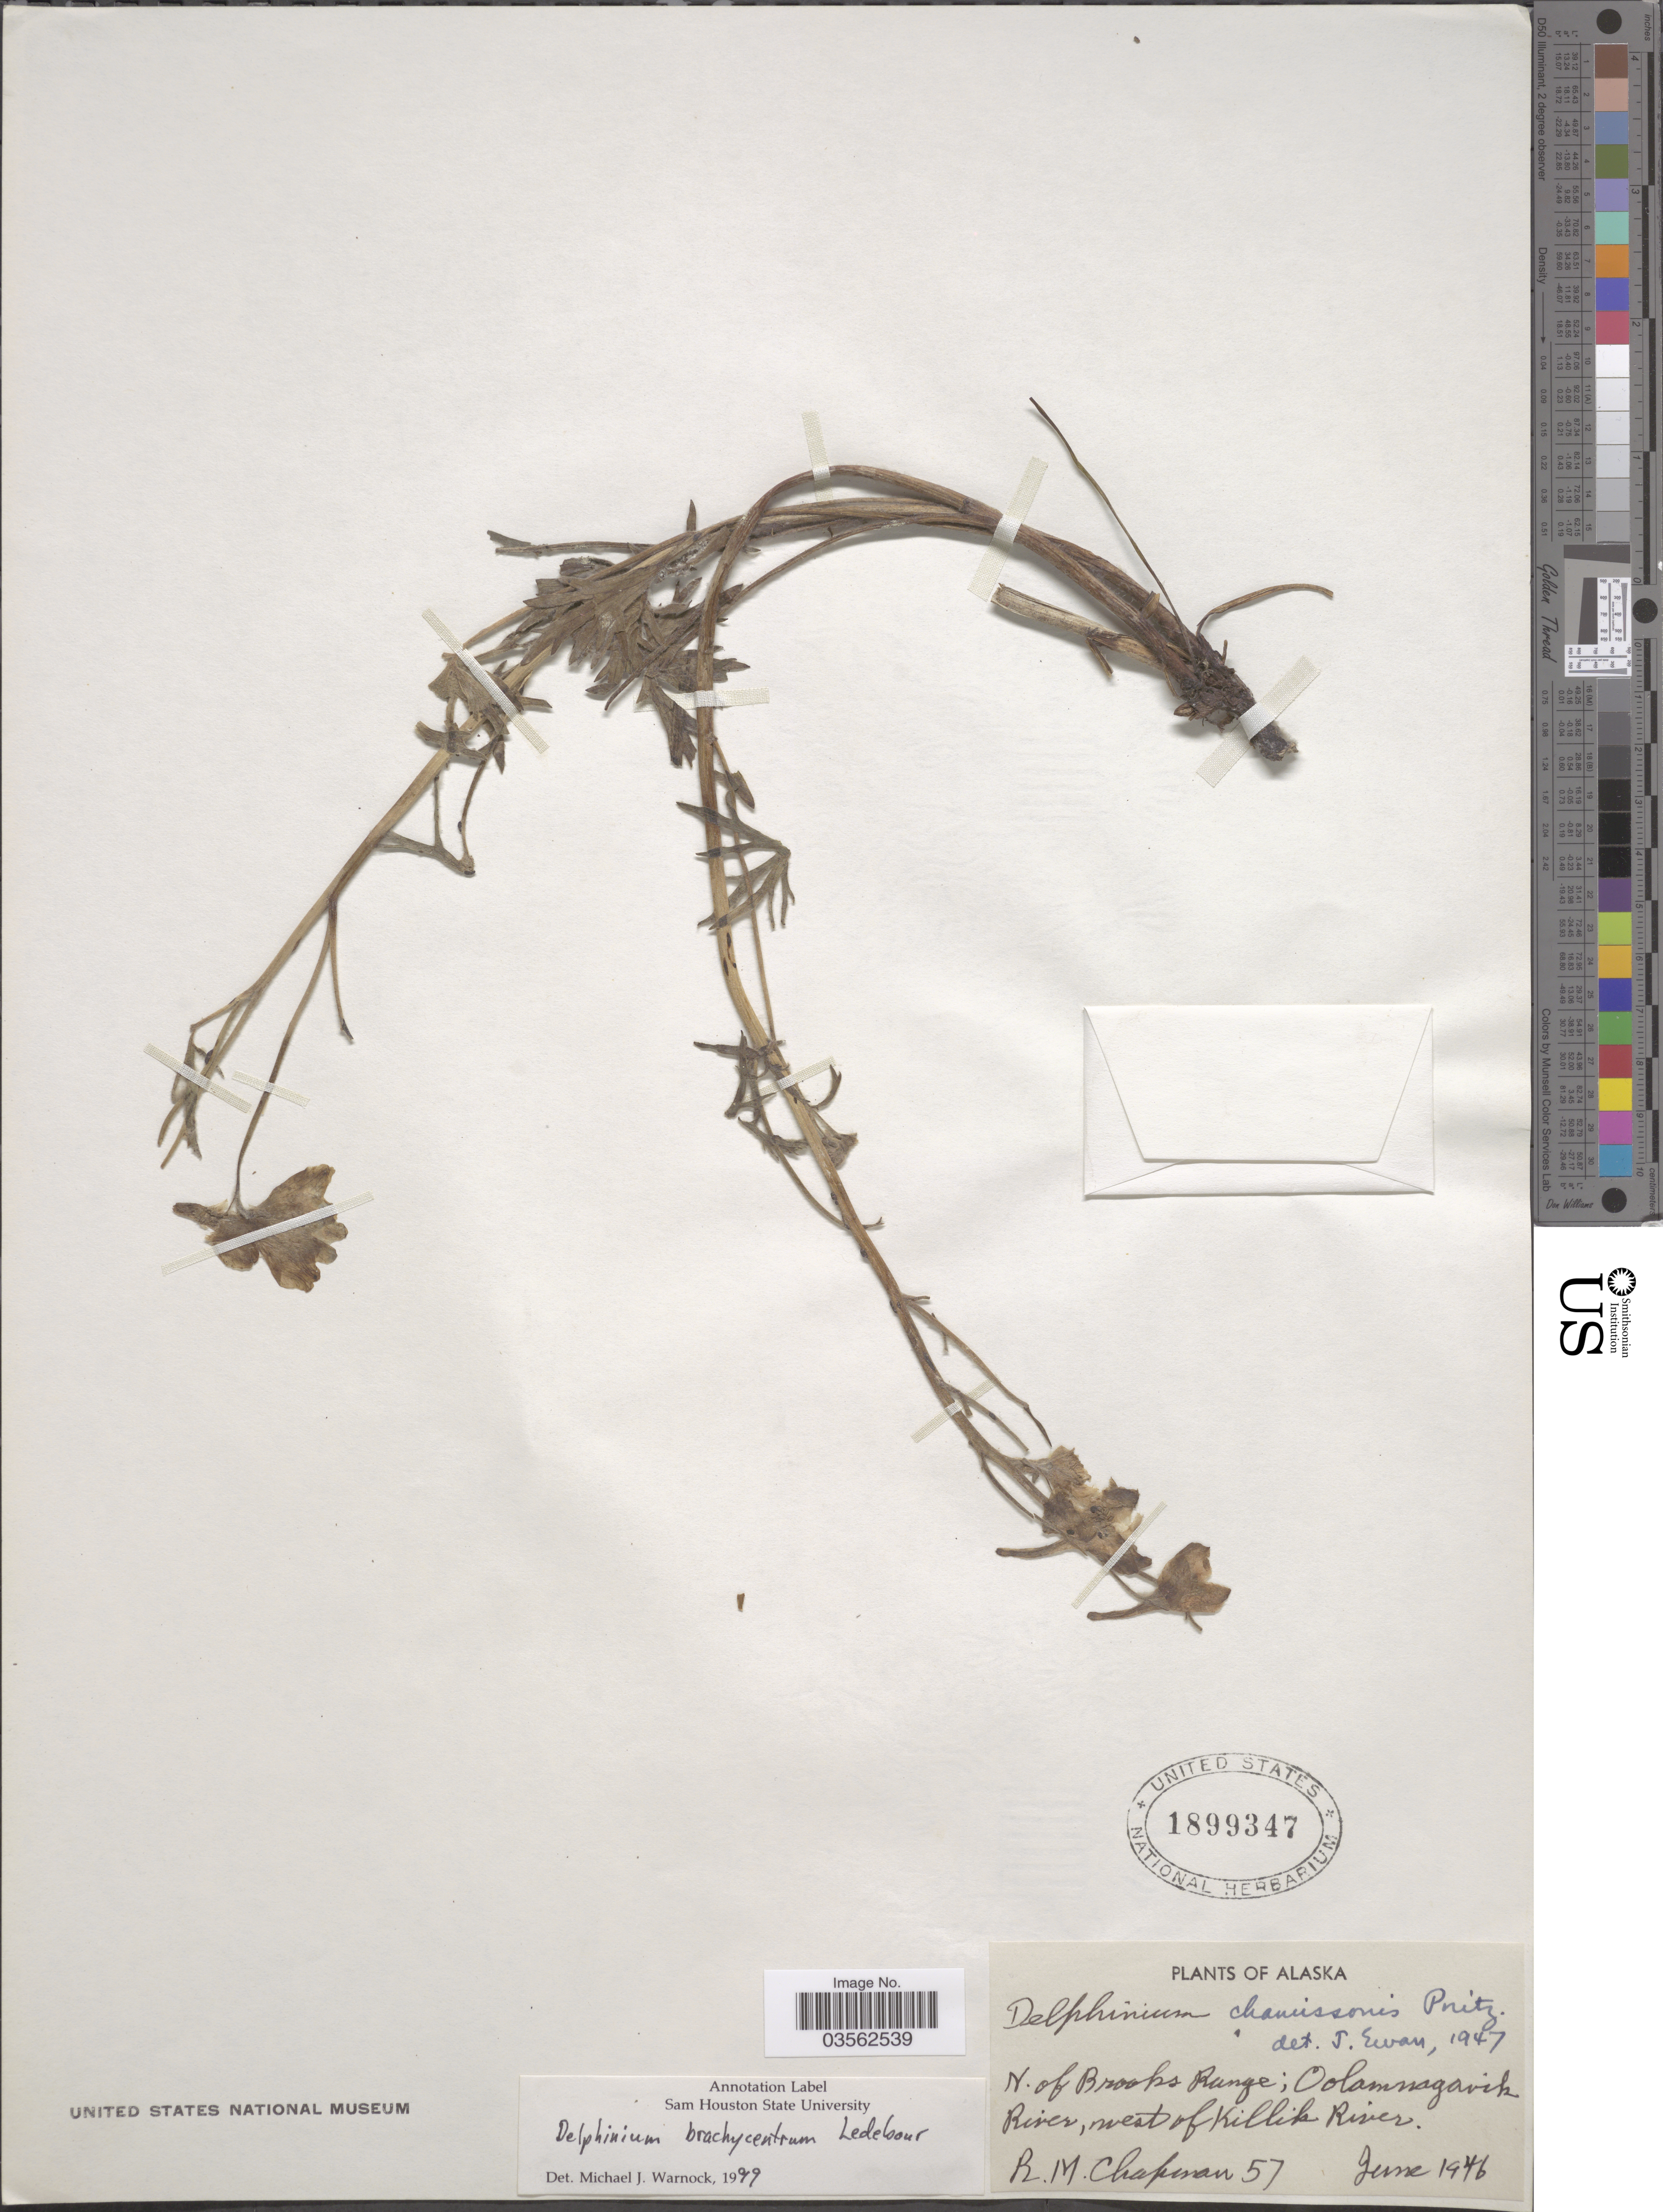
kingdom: Plantae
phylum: Tracheophyta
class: Magnoliopsida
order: Ranunculales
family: Ranunculaceae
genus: Delphinium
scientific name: Delphinium brachycentrum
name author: Ledeb.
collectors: R. M. Chapman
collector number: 57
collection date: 1946-06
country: United States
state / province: Alaska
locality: N. of Brooks Range; Oolamnagavik River, west of Killik River.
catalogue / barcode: US 1899347